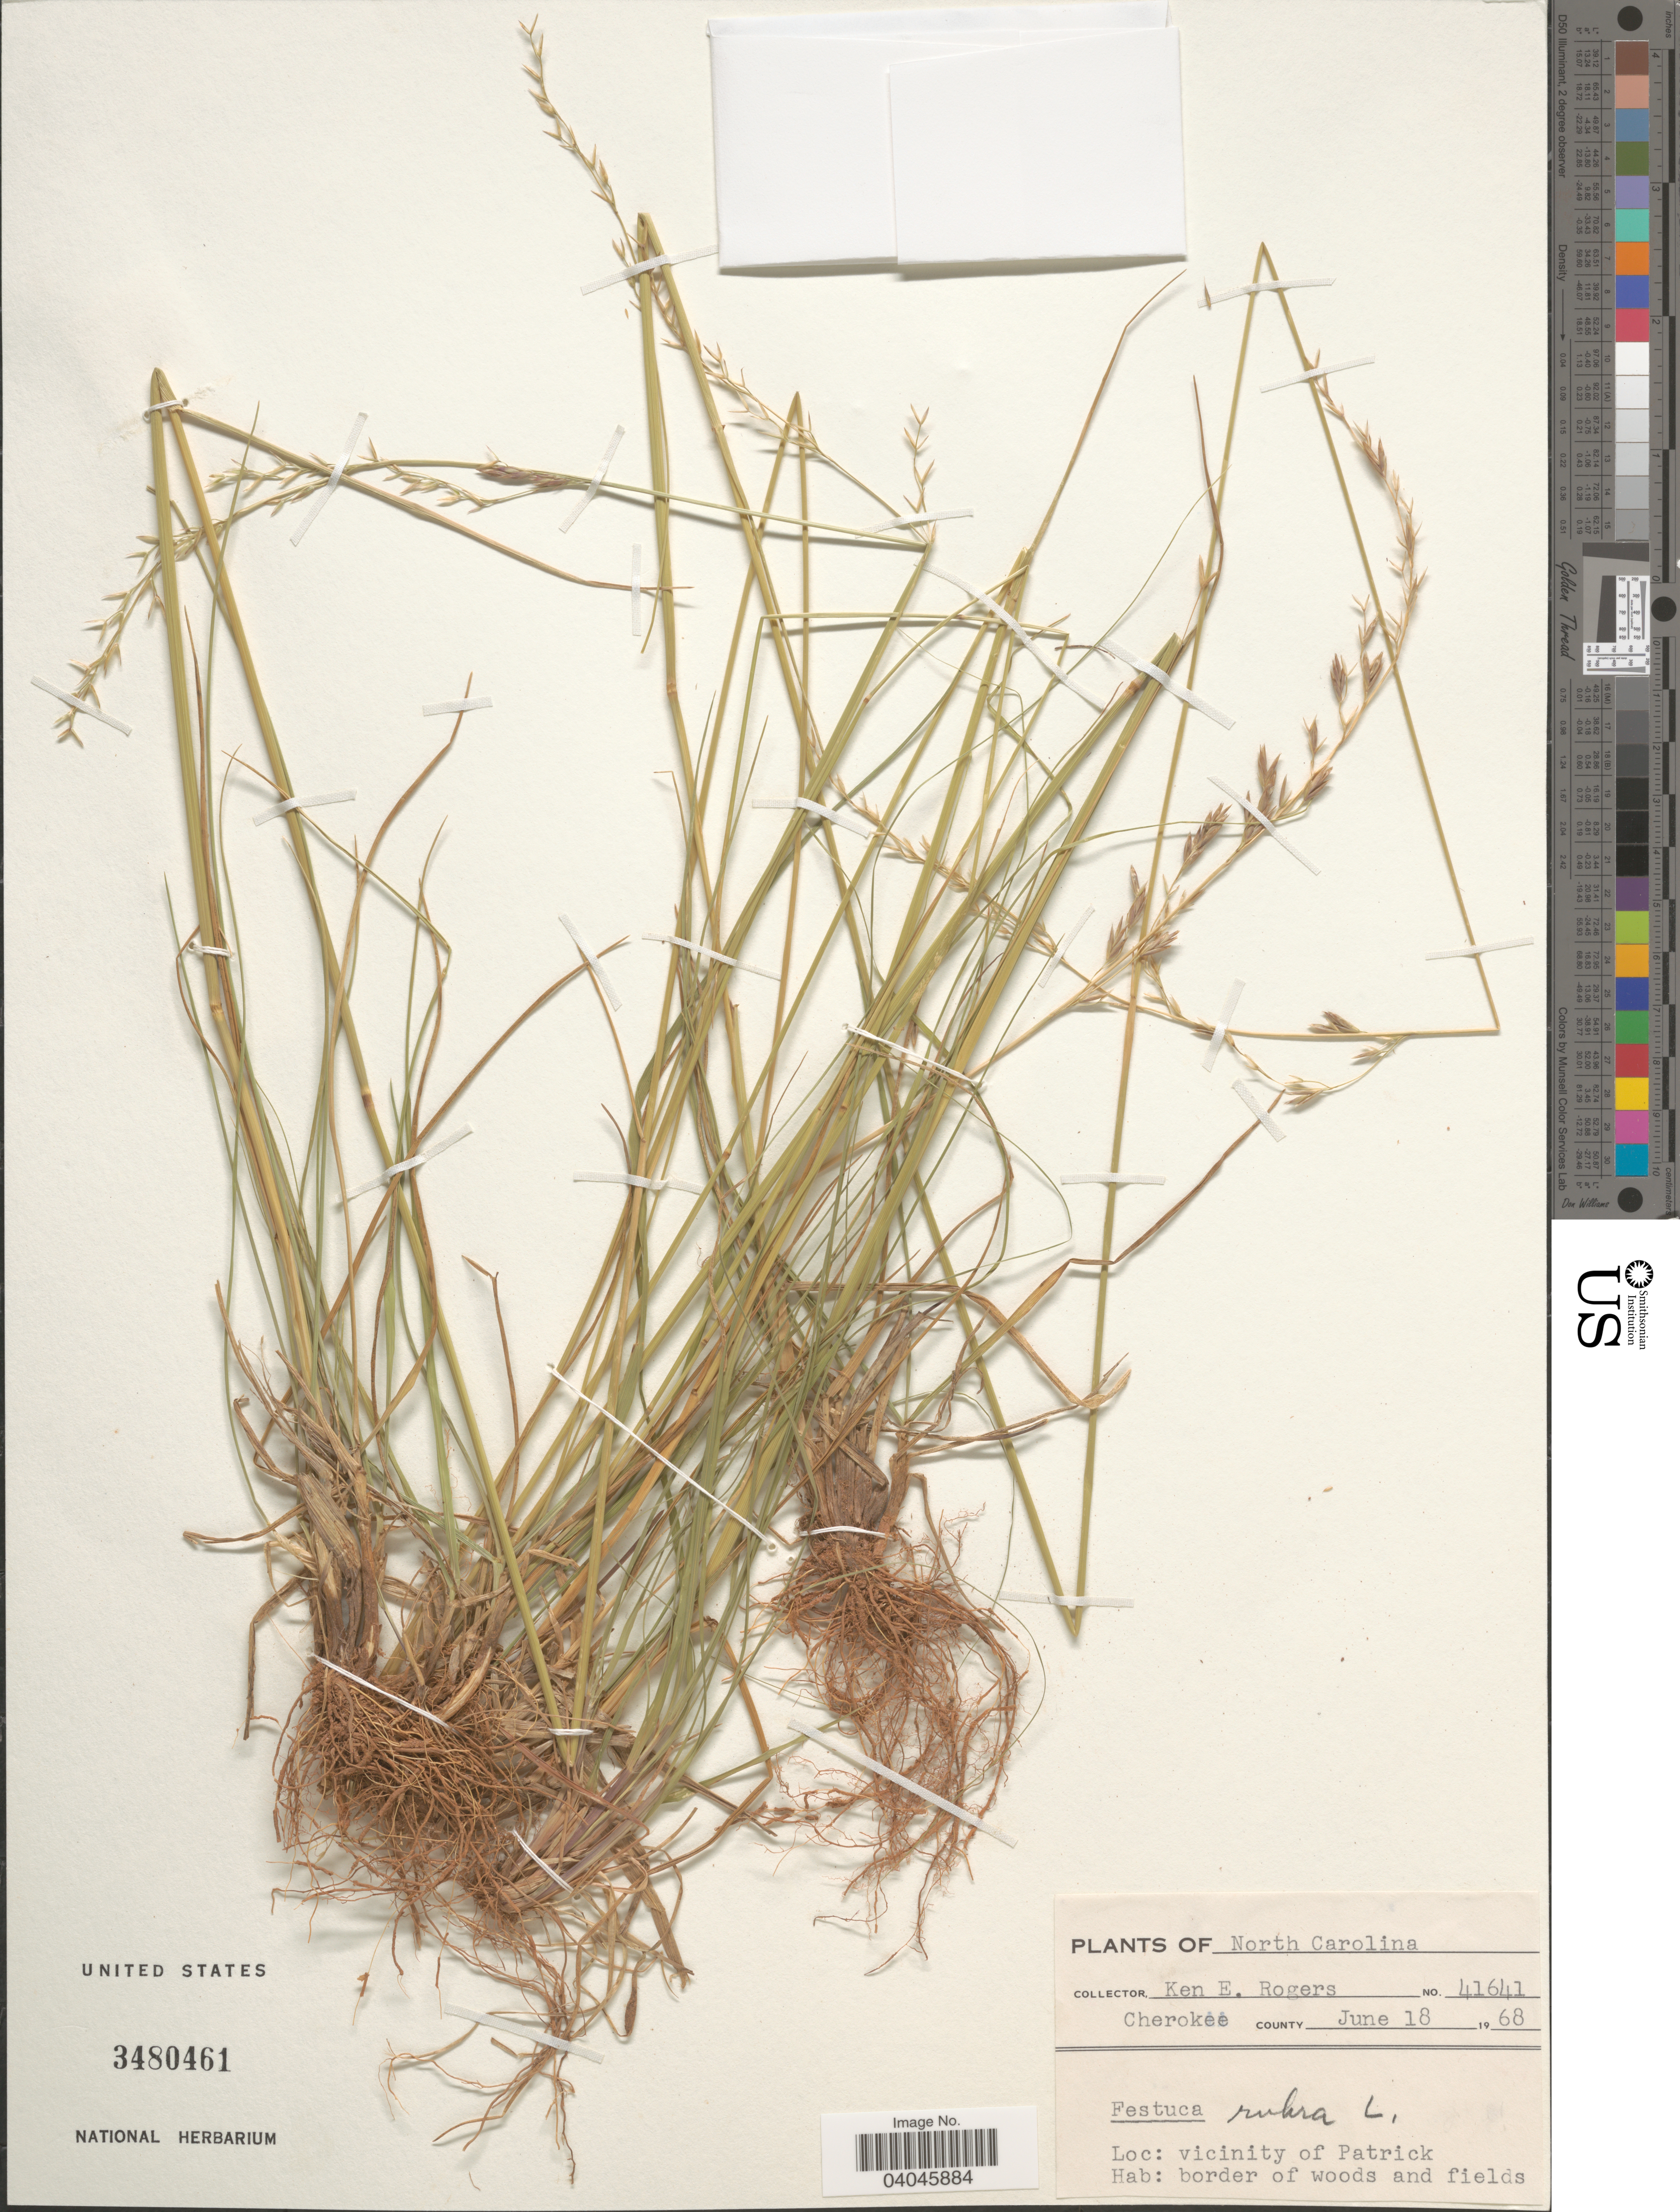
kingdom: Plantae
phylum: Tracheophyta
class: Liliopsida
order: Poales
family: Poaceae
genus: Festuca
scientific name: Festuca rubra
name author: L.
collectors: K. Rogers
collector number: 41641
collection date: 1968-06-18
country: United States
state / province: North Carolina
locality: Cherokee County. Vicinity of Patrick.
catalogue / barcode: US 3480461